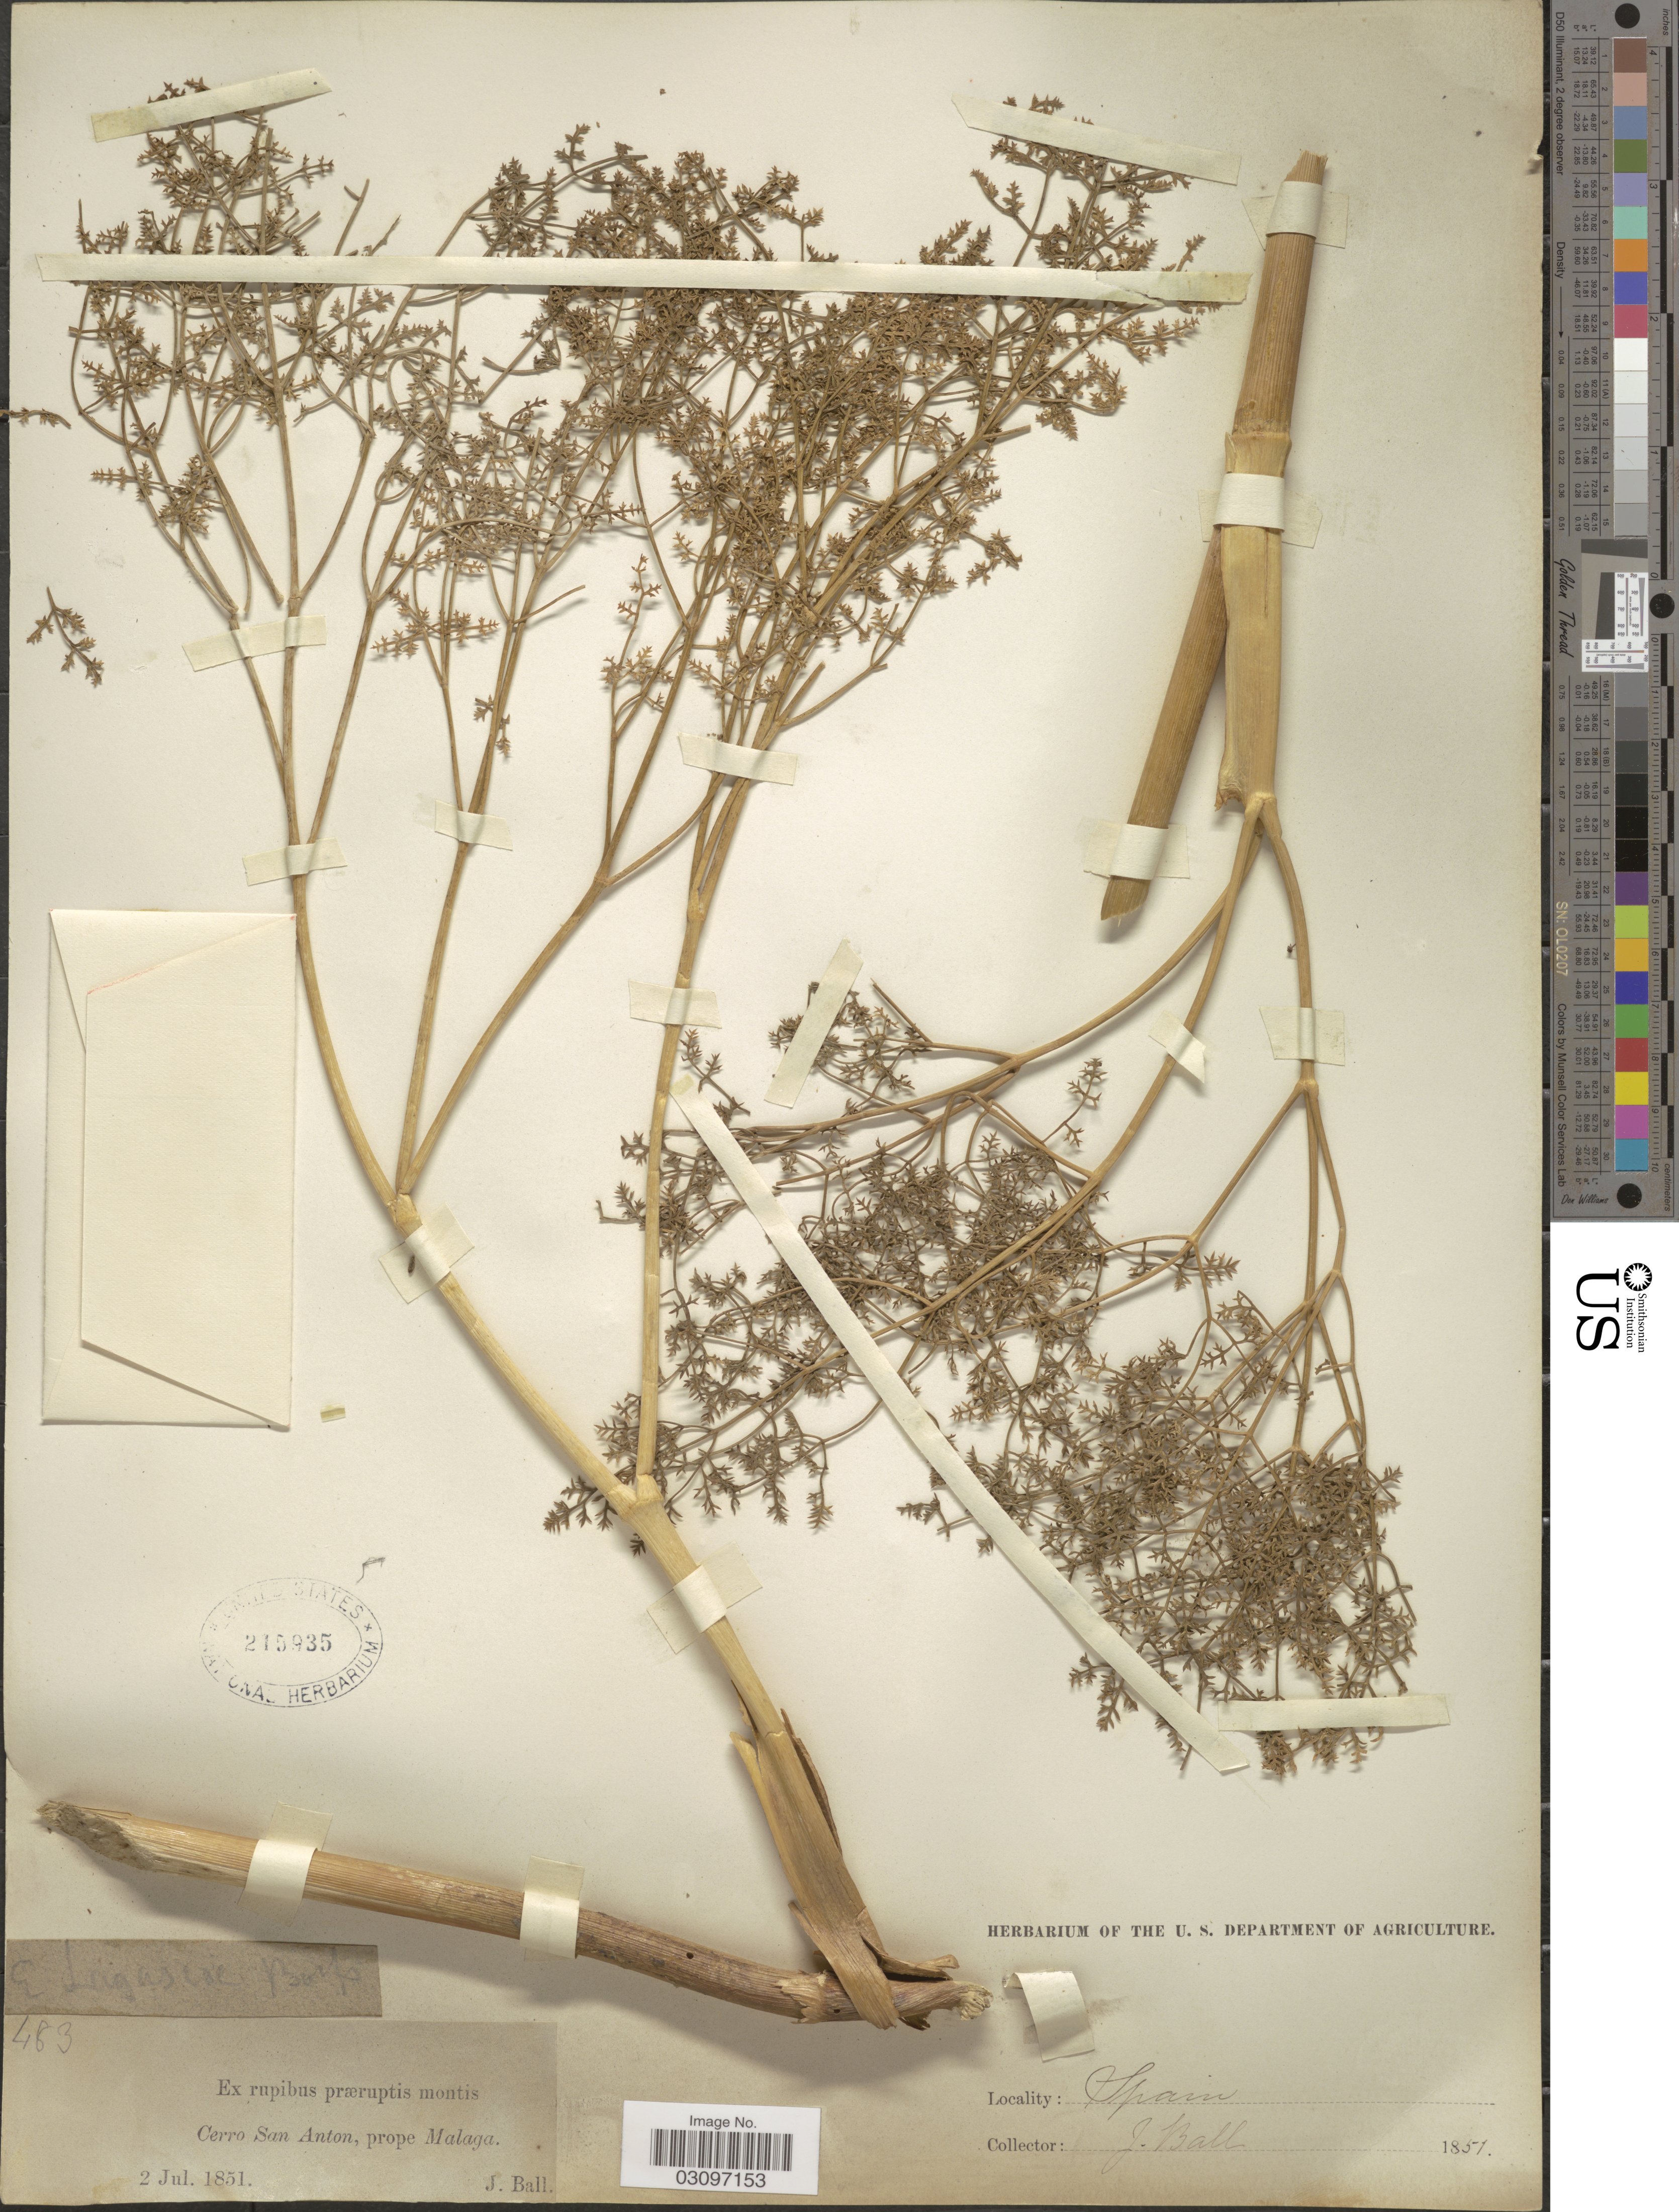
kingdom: Plantae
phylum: Tracheophyta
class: Magnoliopsida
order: Apiales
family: Apiaceae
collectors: J. Ball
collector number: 483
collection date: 1851-07-02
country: Spain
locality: Ex rupibus præruptis montis Cerro San Anton, prope Malaga.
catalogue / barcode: US 215935